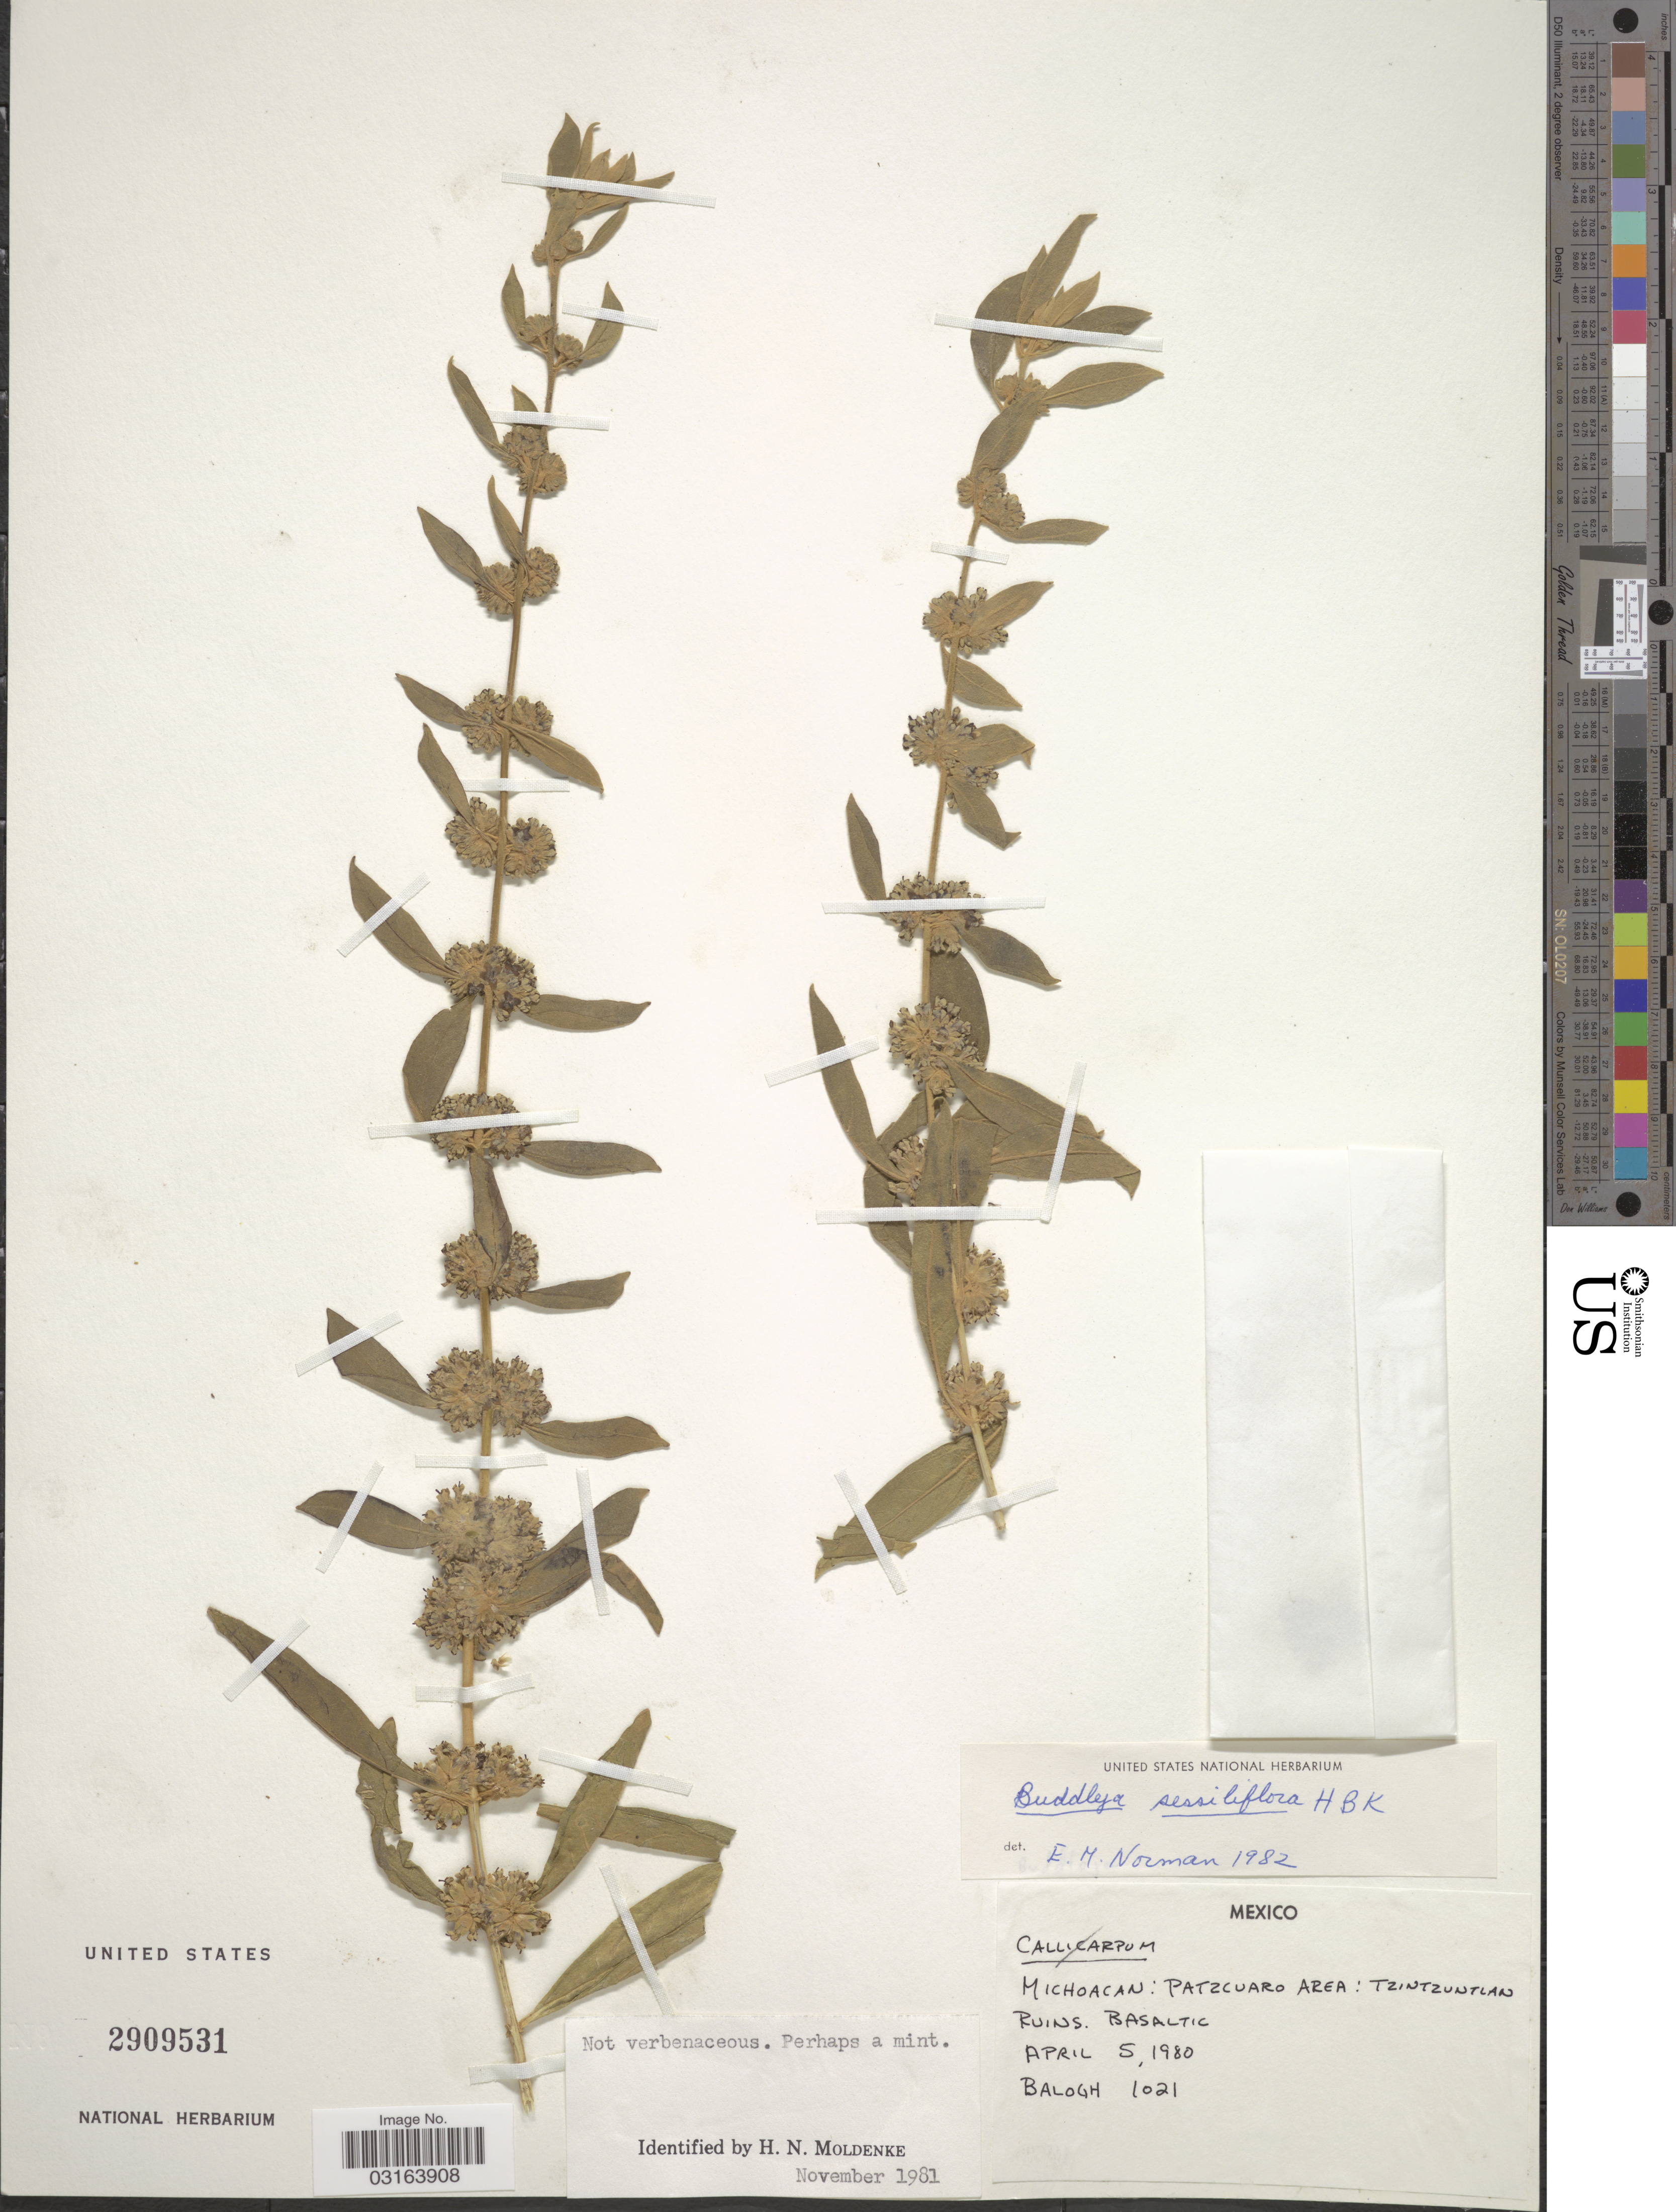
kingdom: Plantae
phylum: Tracheophyta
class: Magnoliopsida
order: Lamiales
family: Scrophulariaceae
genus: Buddleja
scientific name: Buddleja sessiliflora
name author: Kunth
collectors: -. Balogh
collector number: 1021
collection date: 1980-04-05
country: Mexico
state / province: Michoacán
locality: Patzcuaro Area: Tzintzuntlan.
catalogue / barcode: US 2909531